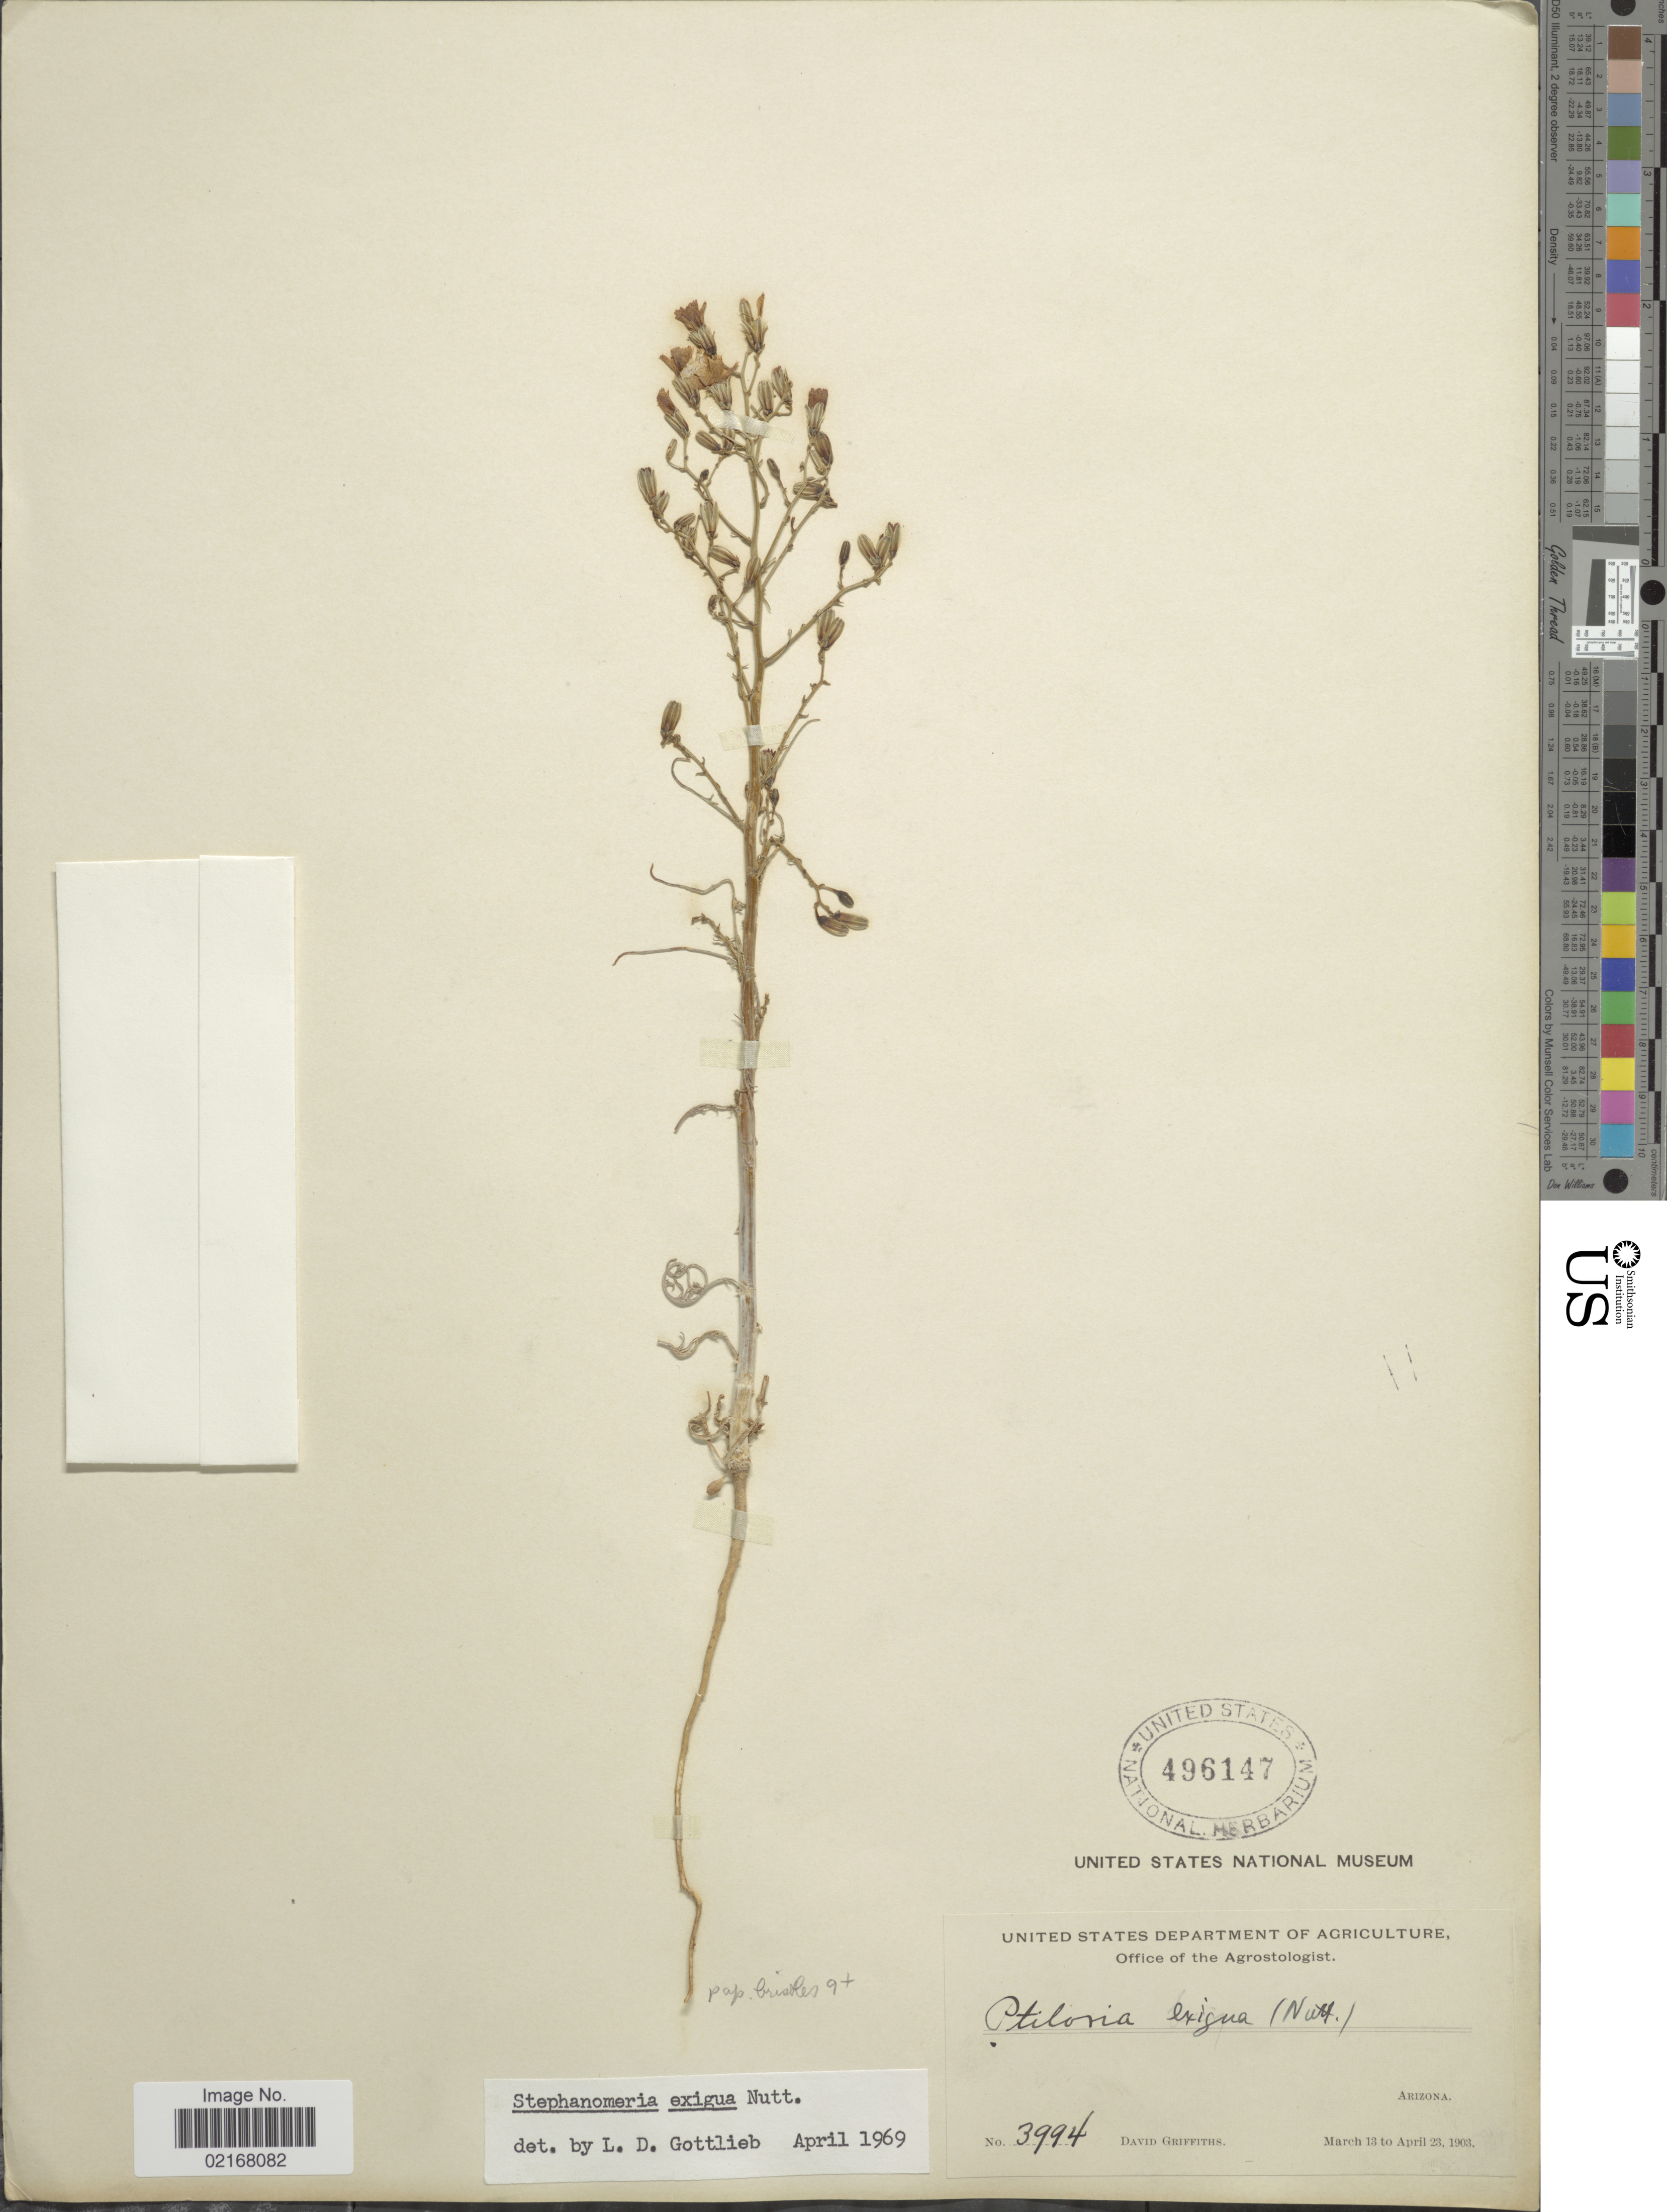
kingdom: Plantae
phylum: Tracheophyta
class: Magnoliopsida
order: Asterales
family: Asteraceae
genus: Stephanomeria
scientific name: Stephanomeria exigua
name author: Nutt.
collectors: D. Griffiths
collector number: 3994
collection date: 1903-03-13/1903-04-23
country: United States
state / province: Arizona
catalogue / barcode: US 496147